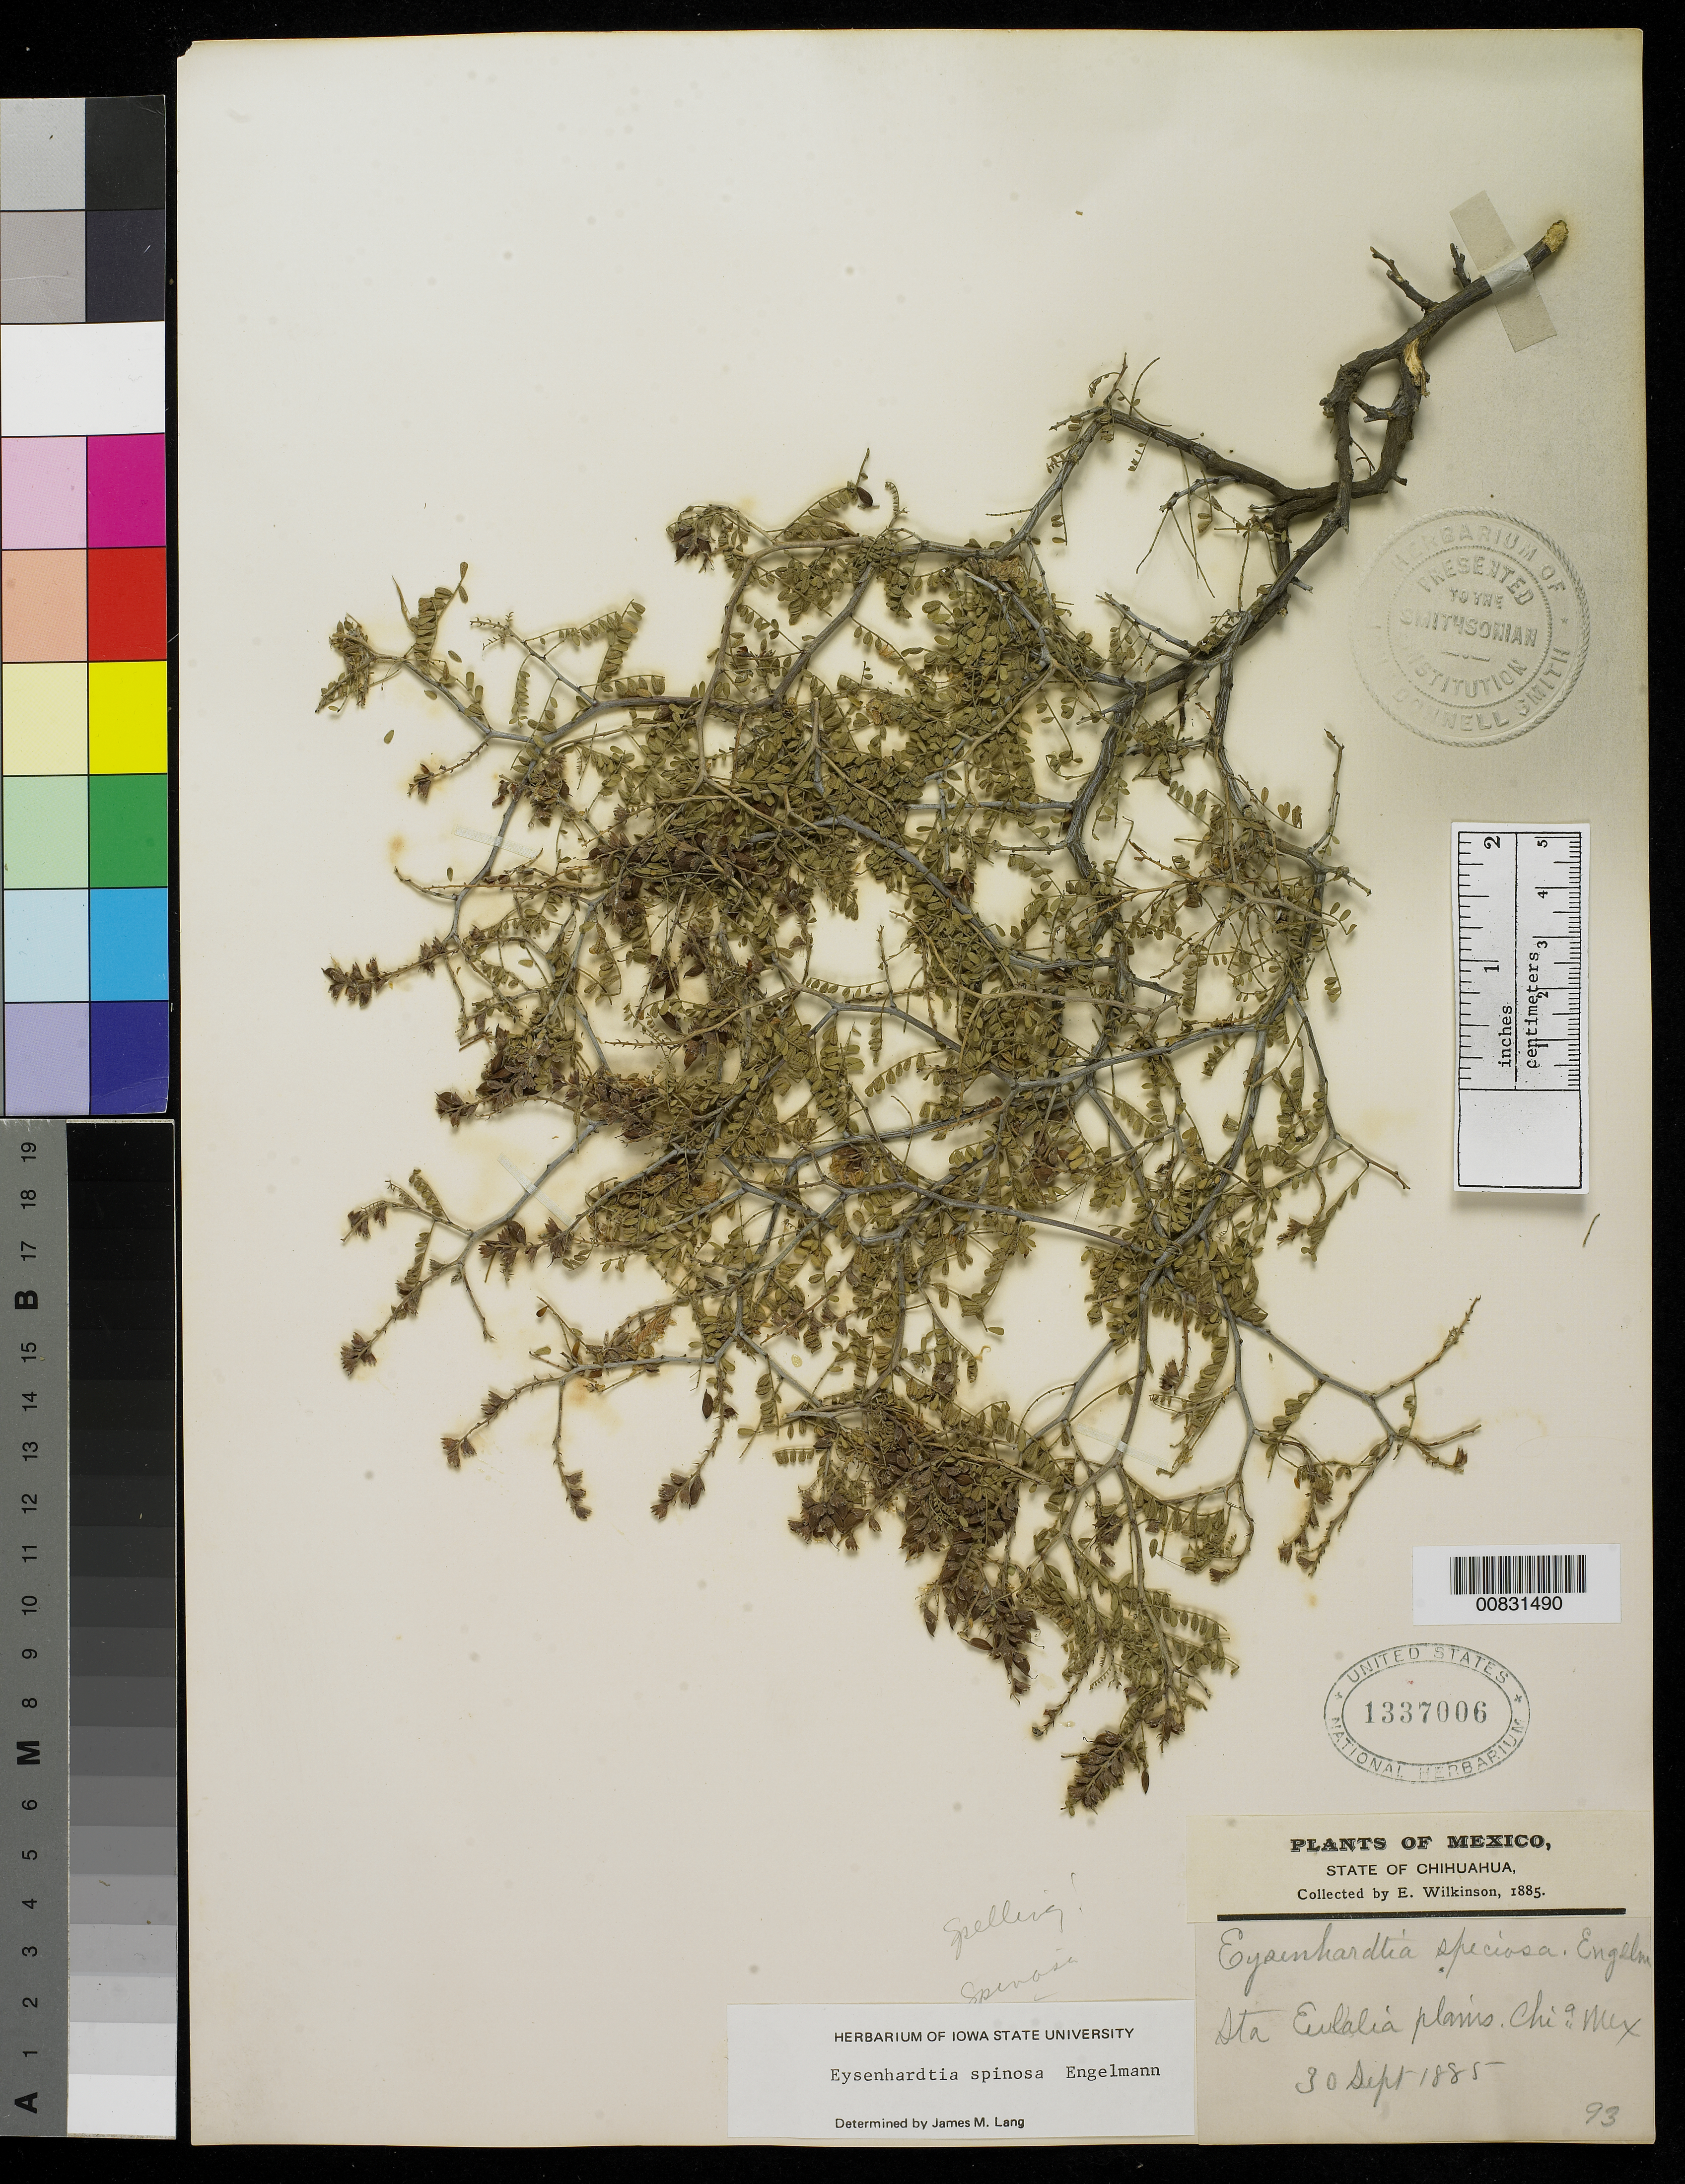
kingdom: Plantae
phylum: Tracheophyta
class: Magnoliopsida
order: Fabales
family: Fabaceae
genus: Eysenhardtia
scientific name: Eysenhardtia spinosa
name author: Engelm. ex A. Gray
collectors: E. Wilkinson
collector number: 93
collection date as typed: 30 Sep 1885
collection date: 1885-09-30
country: Mexico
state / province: Chihuahua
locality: Sta. Eulalia plains.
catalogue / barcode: US 1337006